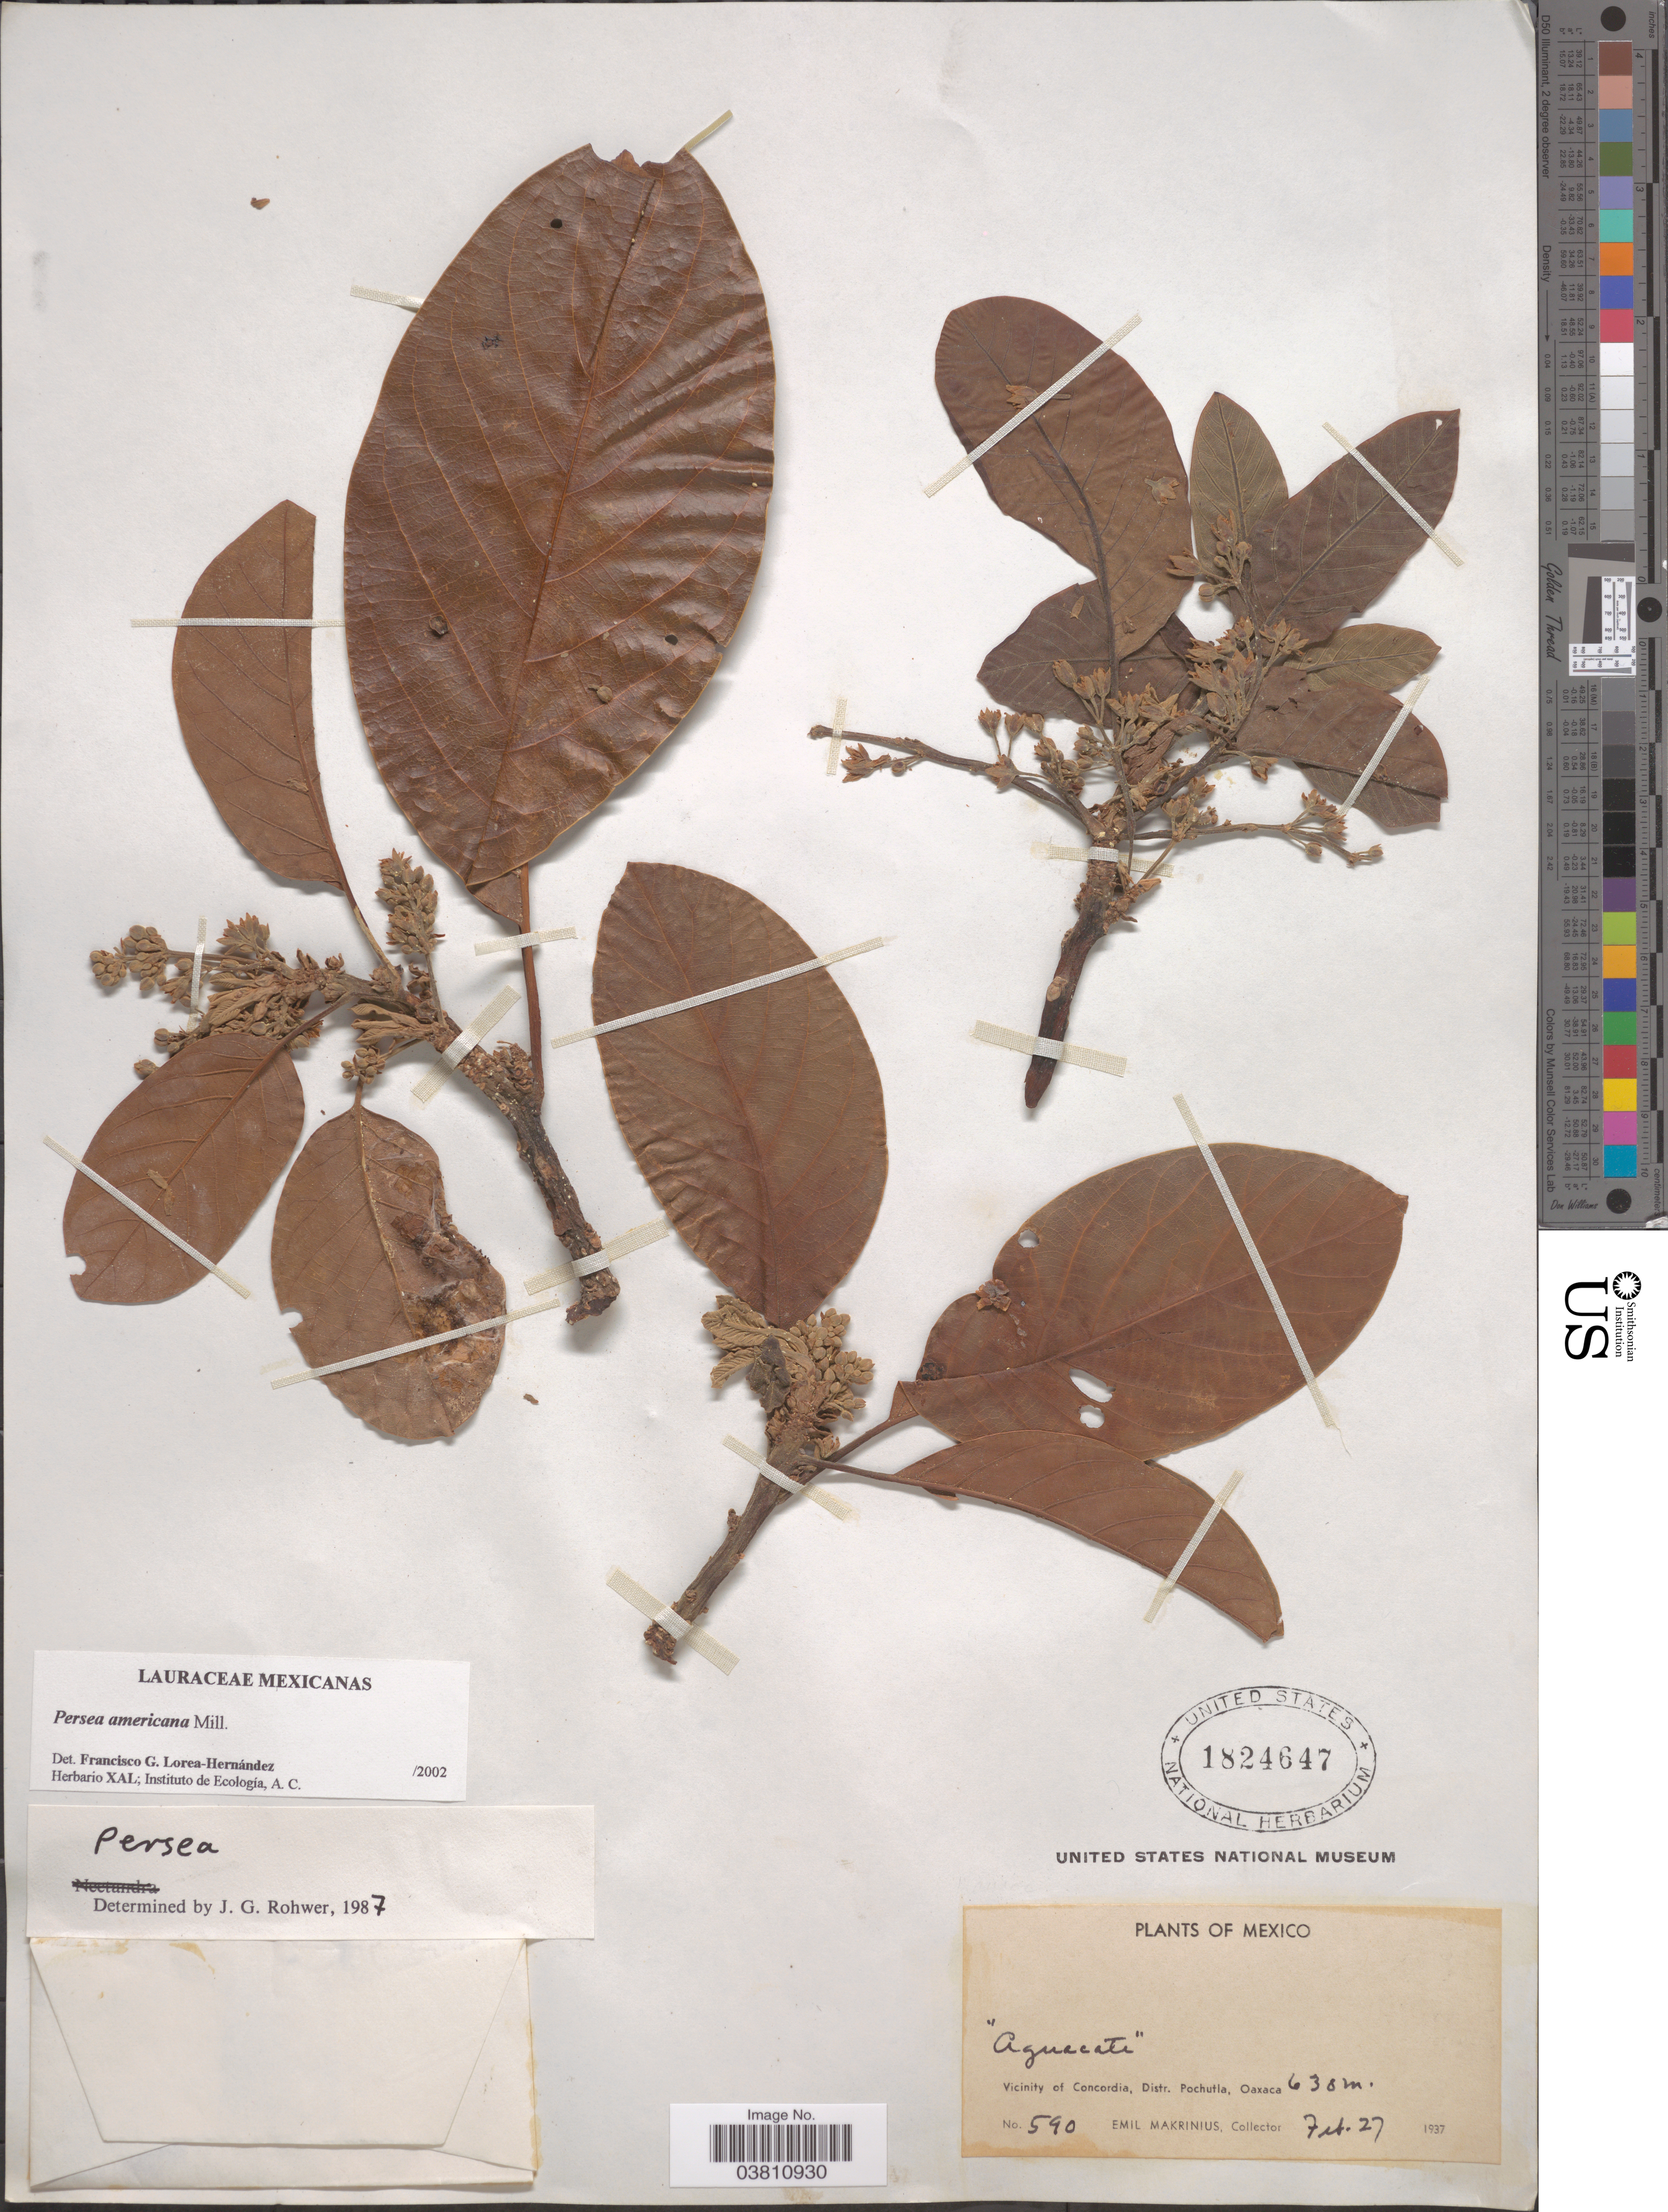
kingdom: Plantae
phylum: Tracheophyta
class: Magnoliopsida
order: Laurales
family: Lauraceae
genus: Persea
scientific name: Persea americana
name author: Mill.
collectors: E. Makrinius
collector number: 590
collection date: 1937-02-27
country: Mexico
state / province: Oaxaca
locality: Vicinity of Concordia, Distr. Pochutla.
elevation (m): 630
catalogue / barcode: US 1824647